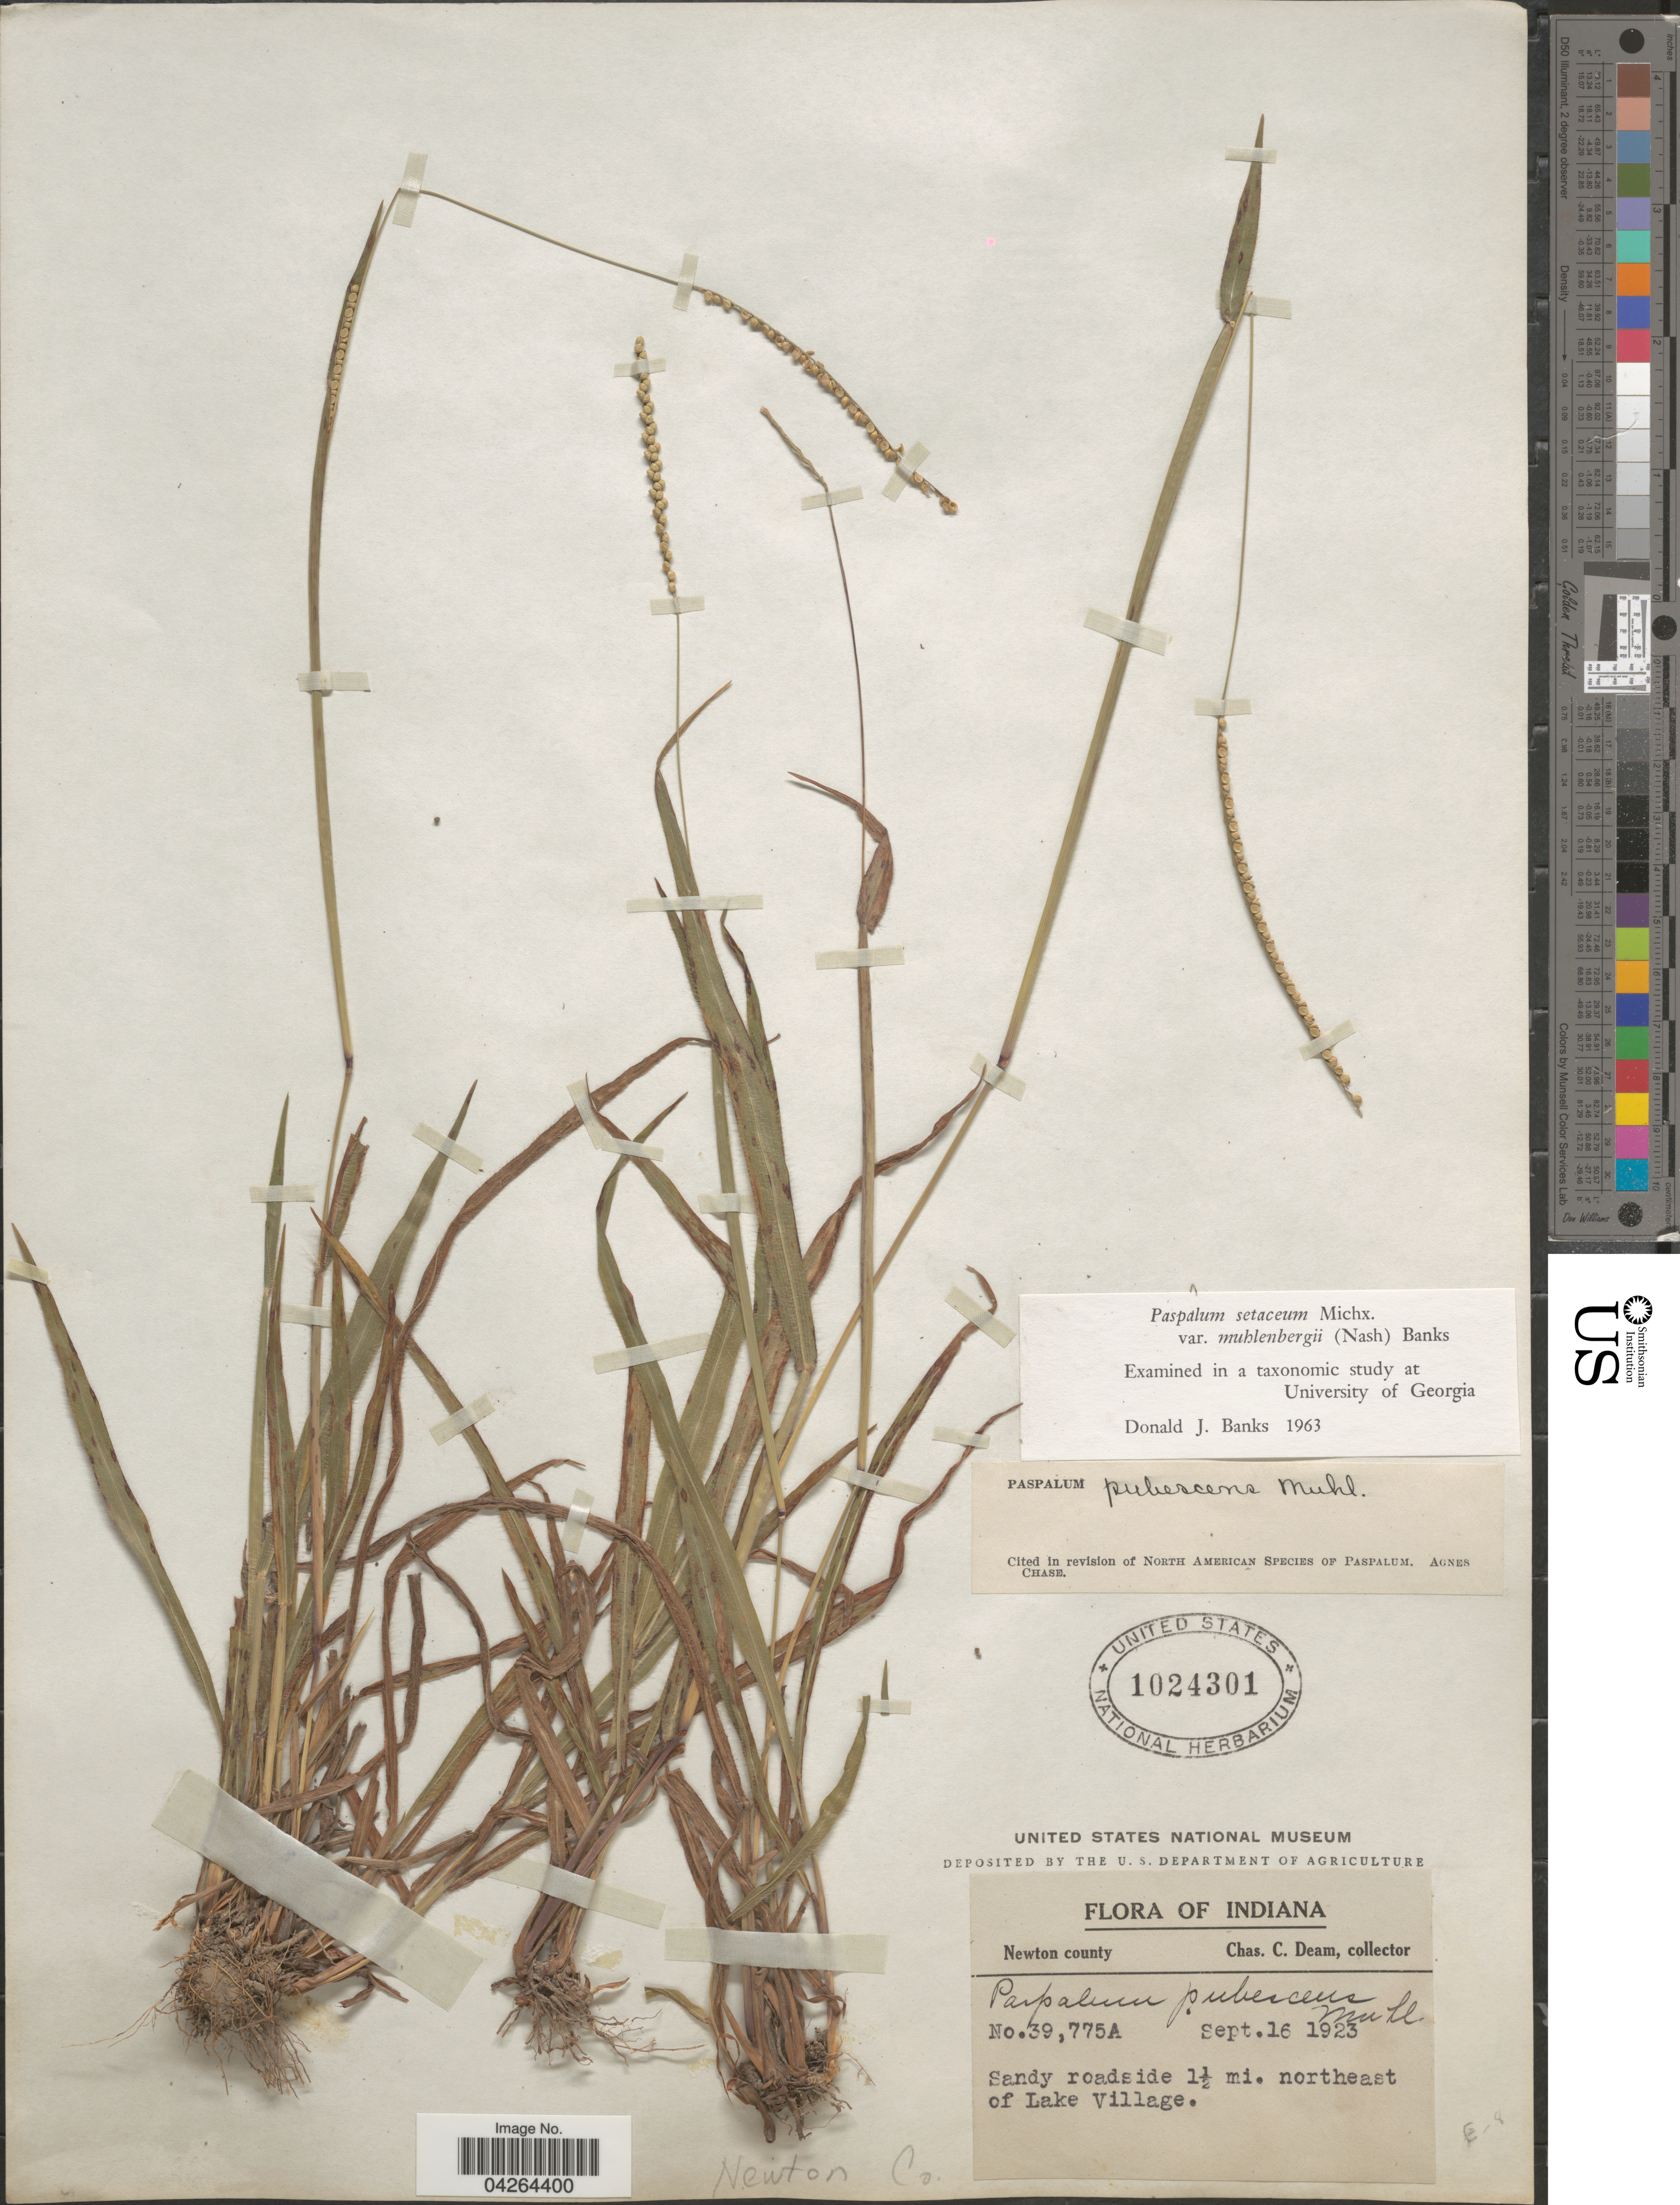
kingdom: Plantae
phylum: Tracheophyta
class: Liliopsida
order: Poales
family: Poaceae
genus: Paspalum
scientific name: Paspalum setaceum var. muhlenbergii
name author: (Nash) D.J. Banks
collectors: C. C. Deam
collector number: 39775A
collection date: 1923-09-16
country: United States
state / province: Indiana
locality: Newton county. Sandy roadside 1½ mi. northeast of Lake Village.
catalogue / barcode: US 1024301